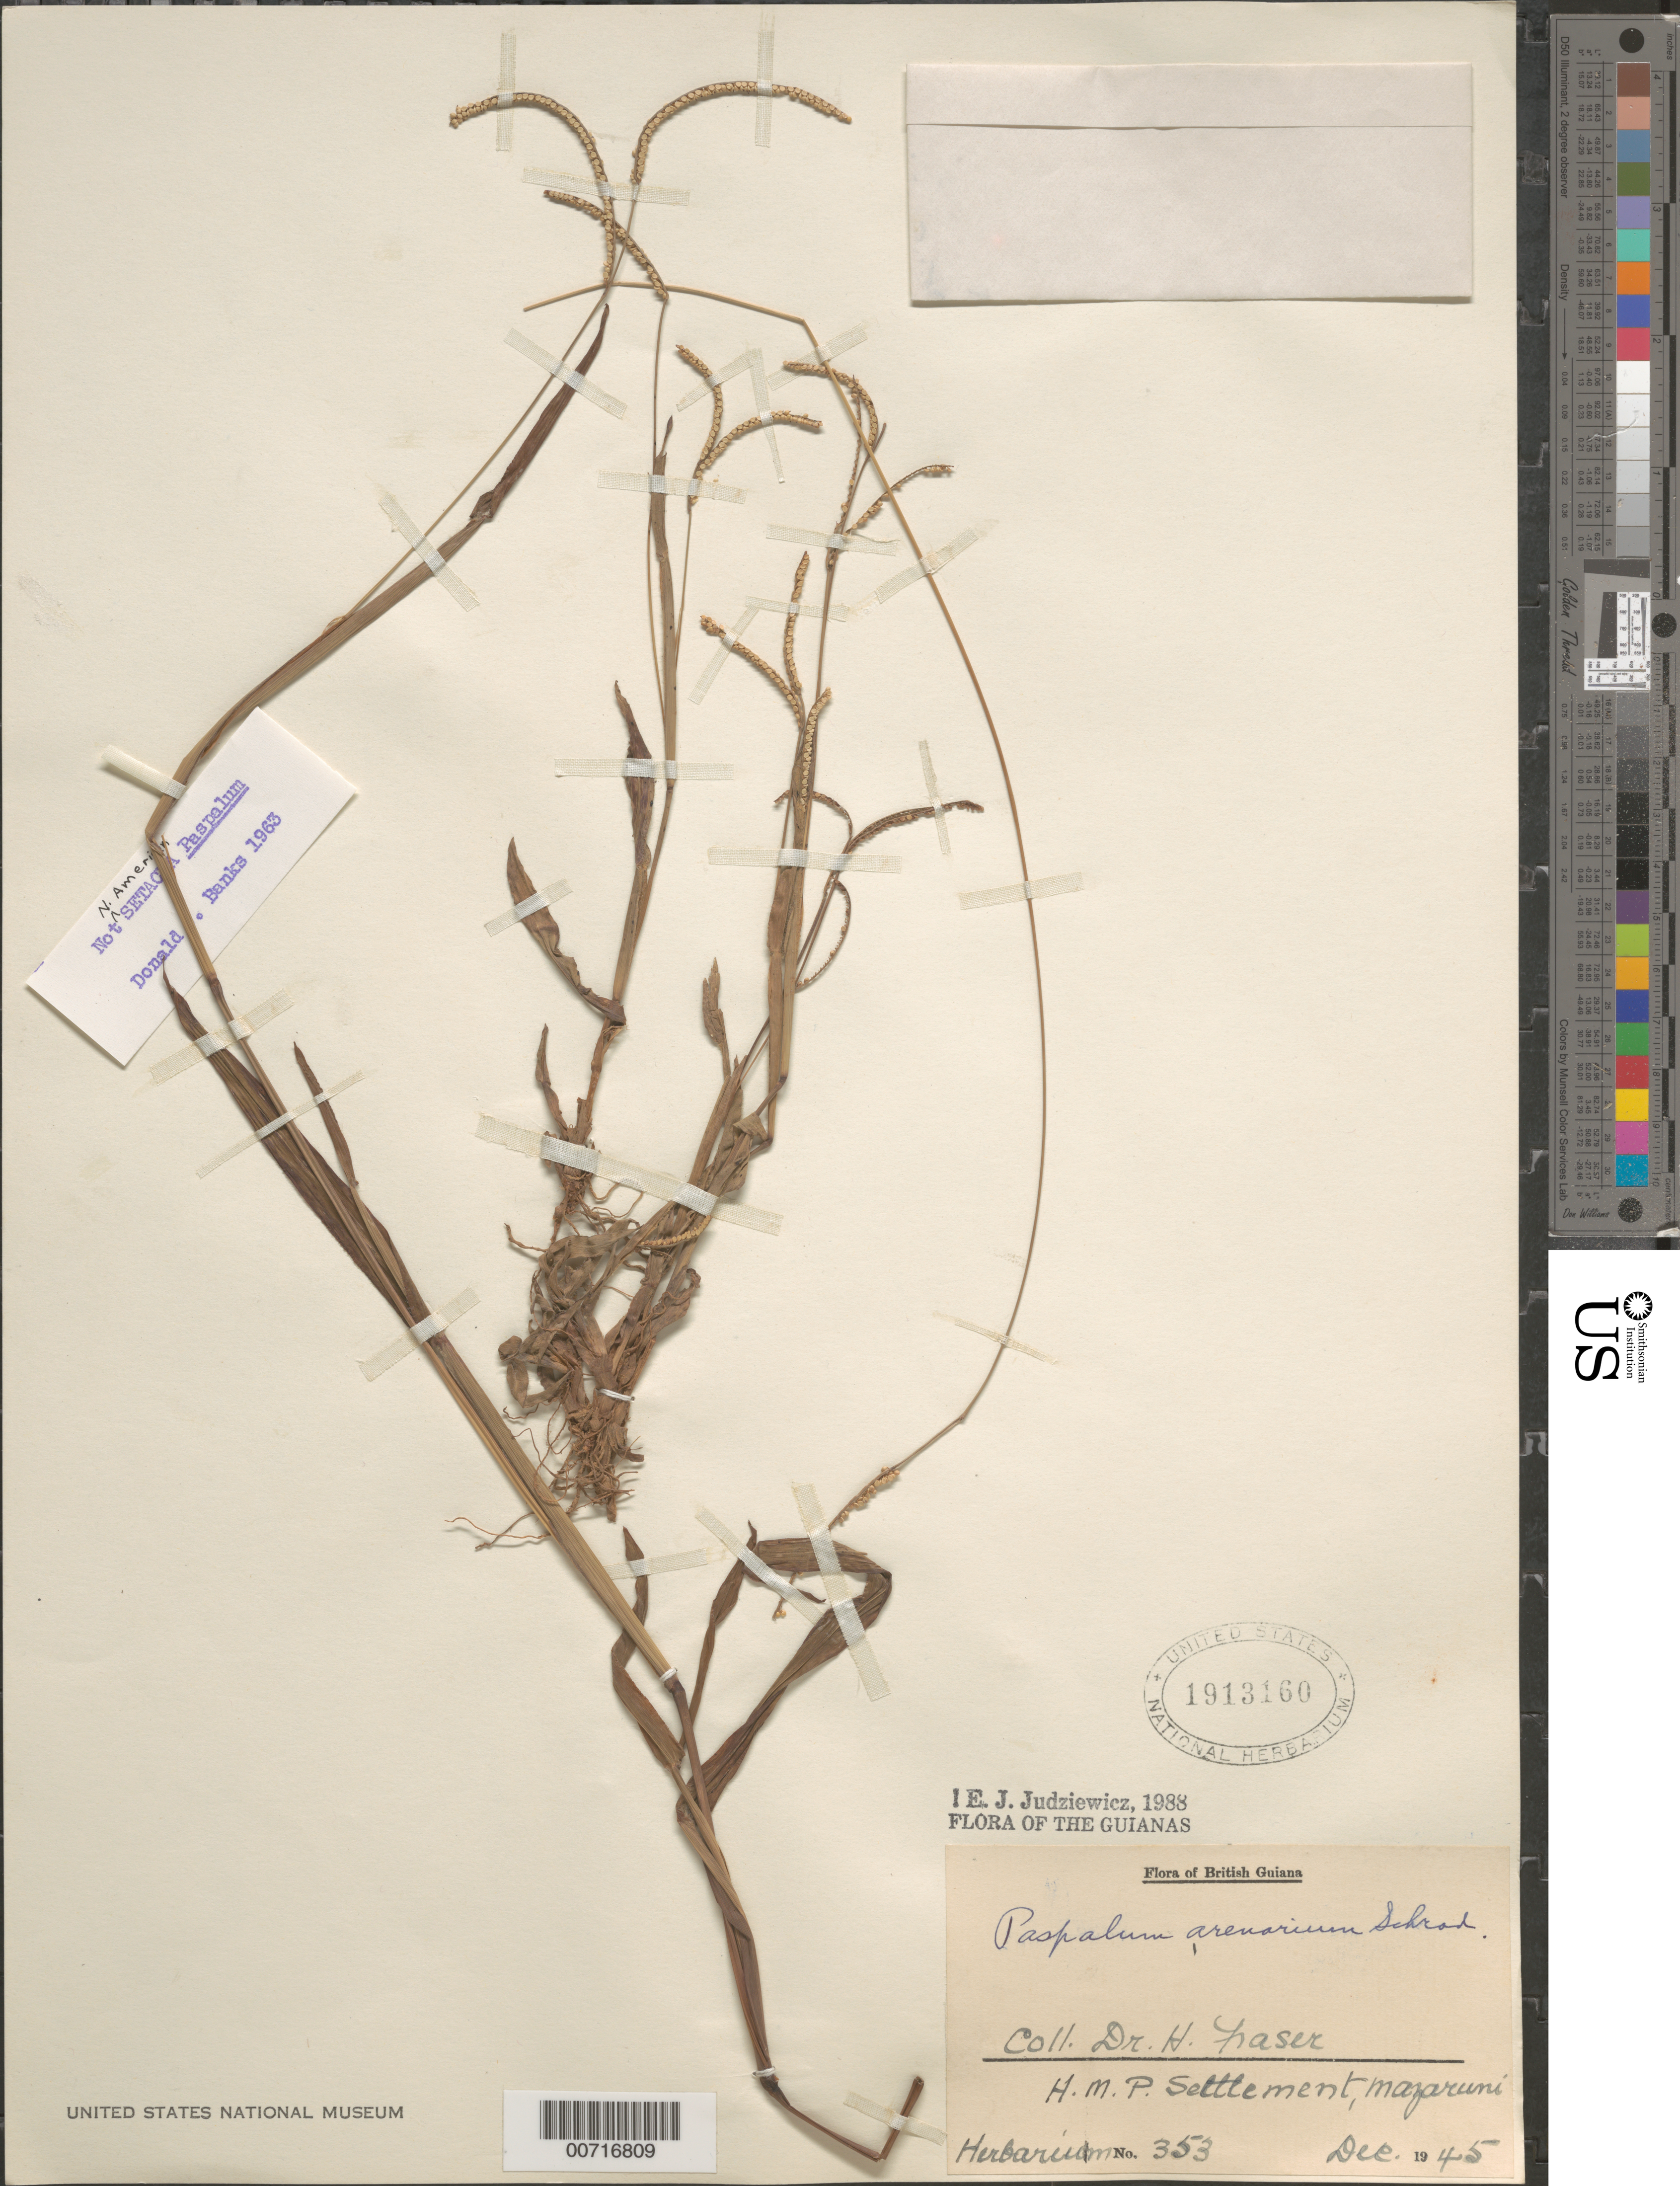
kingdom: Plantae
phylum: Tracheophyta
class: Liliopsida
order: Poales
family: Poaceae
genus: Paspalum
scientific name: Paspalum arenarium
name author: Schrad.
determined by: Judziewicz, E. J.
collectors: H. Fraser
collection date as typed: Dec-45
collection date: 1945-12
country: Guyana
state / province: Cuyuni-Mazaruni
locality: Mazaruni, H.M. Penal Settlement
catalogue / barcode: US 1913160